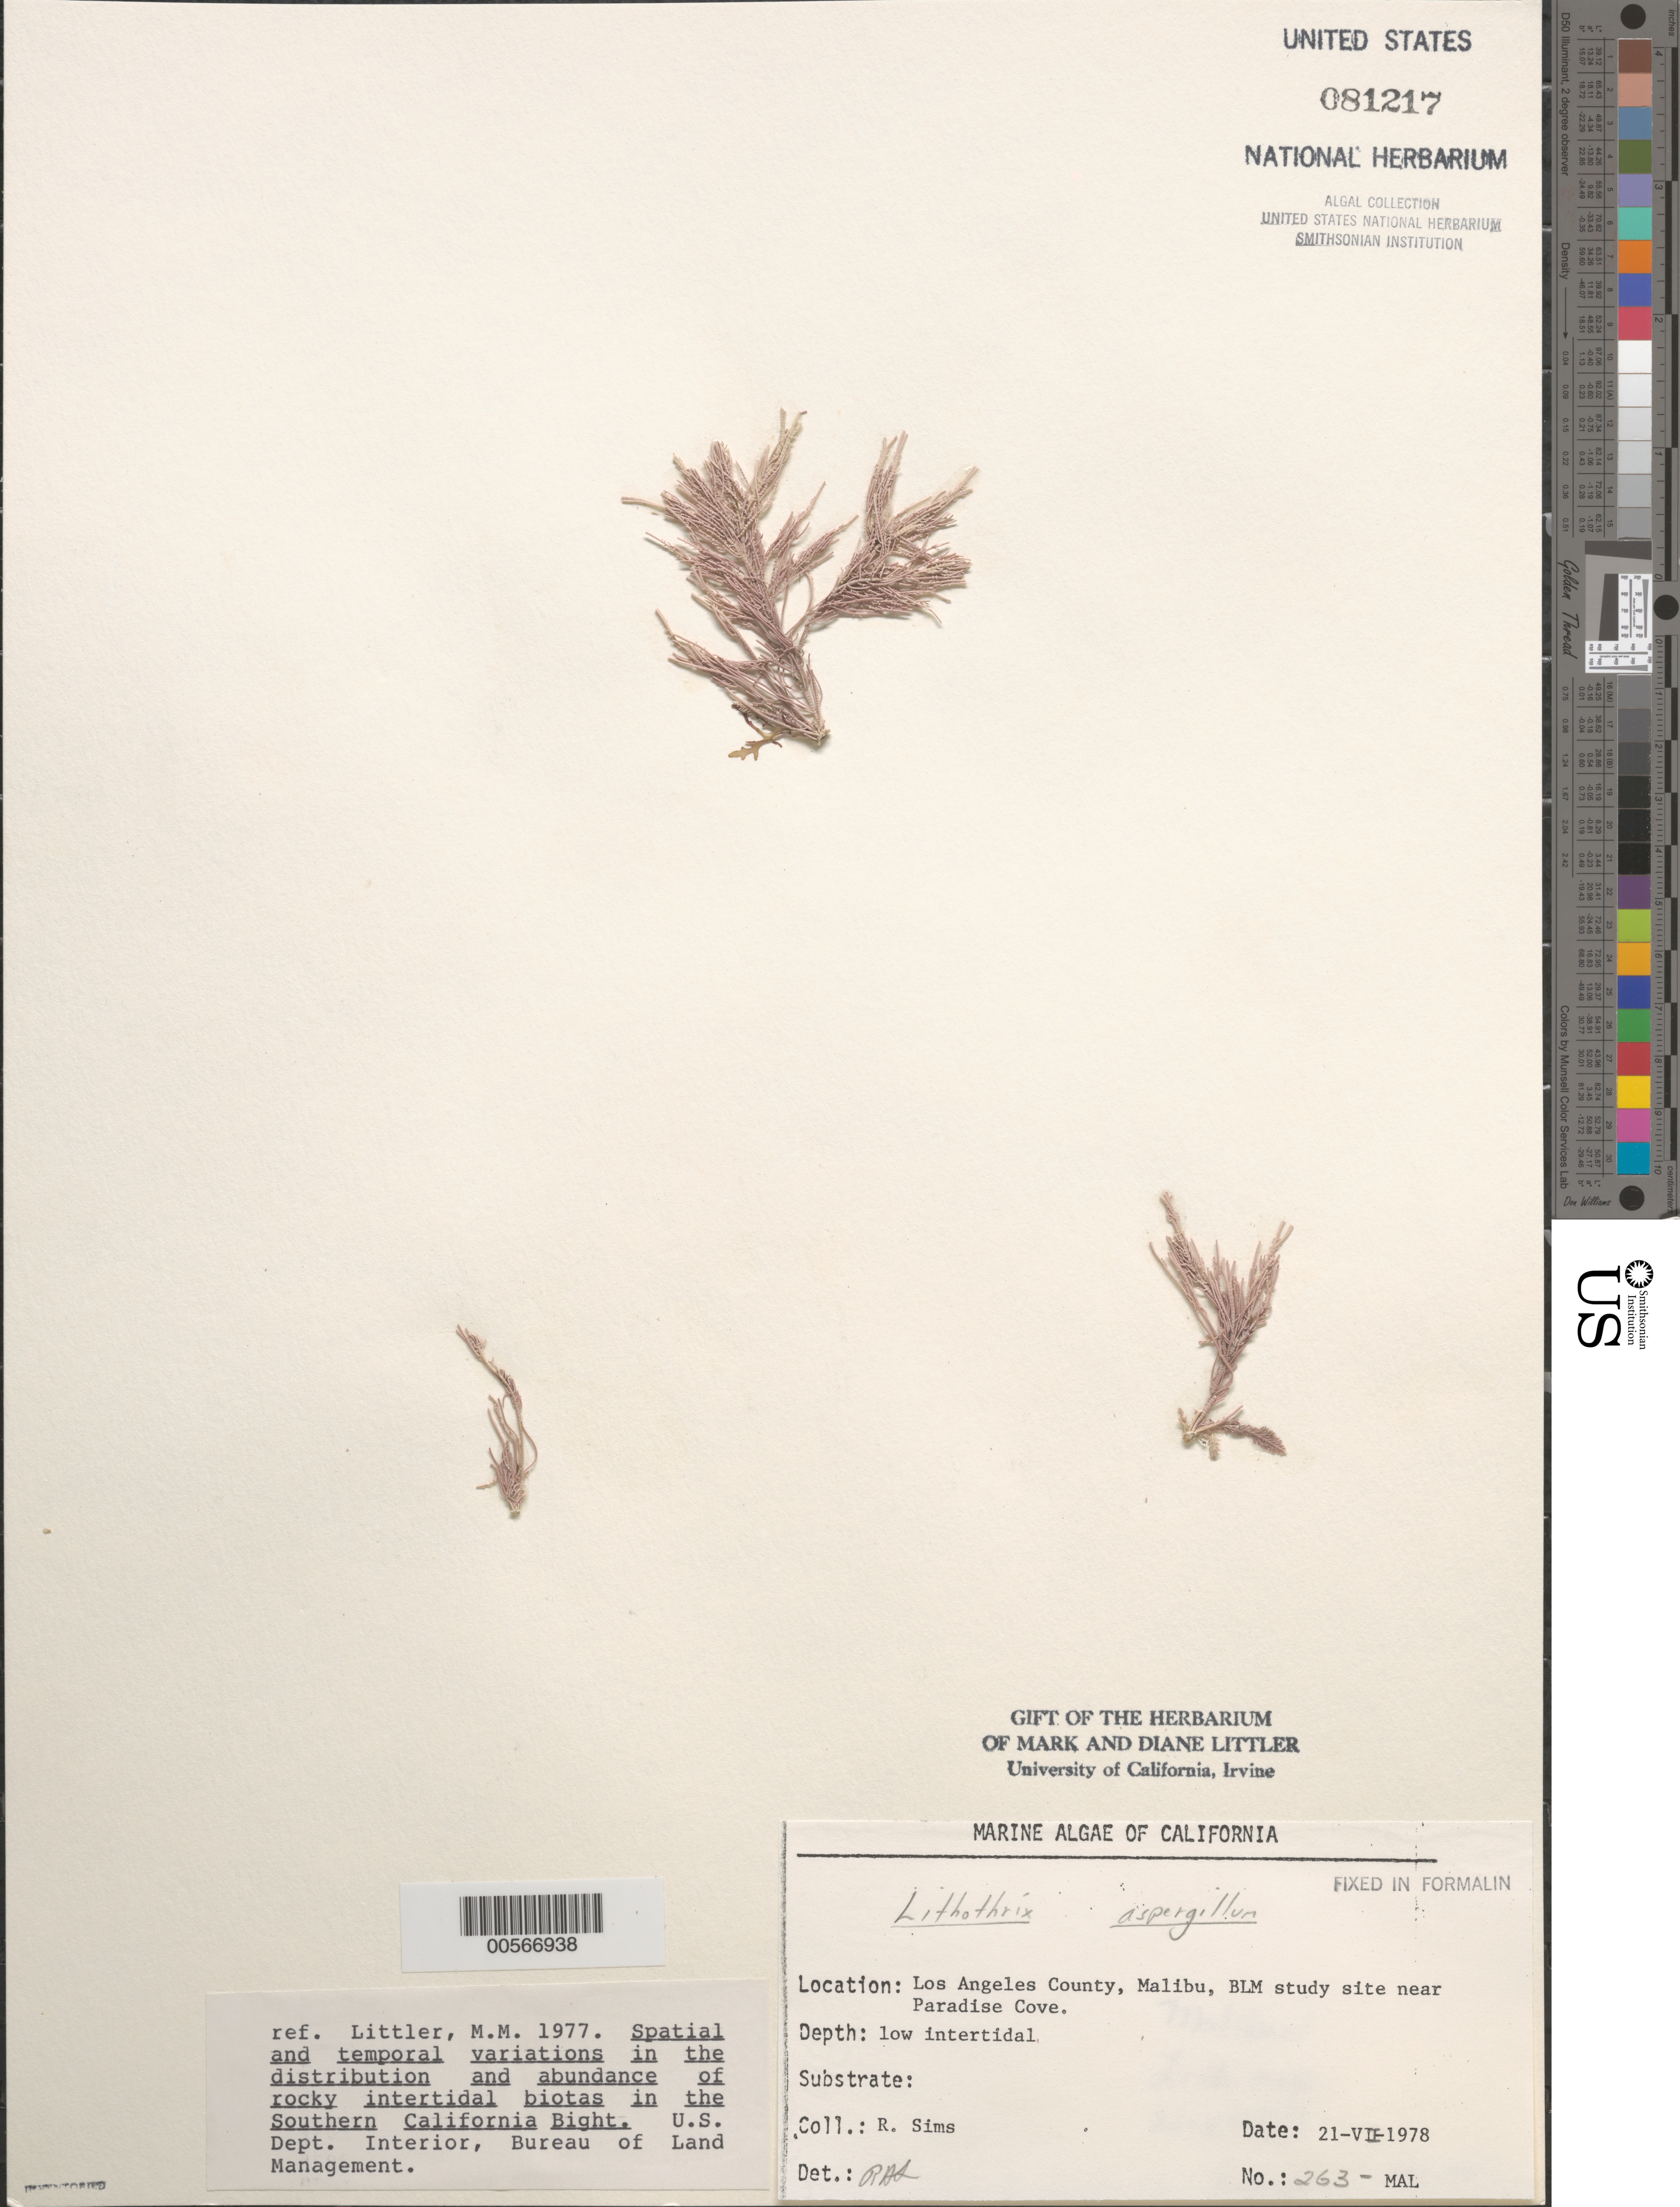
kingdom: Plantae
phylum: Rhodophyta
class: Florideophyceae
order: Corallinales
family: Lithophyllaceae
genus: Lithothrix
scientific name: Lithothrix aspergillum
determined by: Sims, Robert H.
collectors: R. H. Sims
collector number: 263-mal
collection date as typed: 21 Jul 1978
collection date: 1978-07-21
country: United States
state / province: California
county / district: Los Angeles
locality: Malibu, near Paradise Cove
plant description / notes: BLM-SOCALBIGHT Rocky Intertidal Survey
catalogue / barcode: US 81217